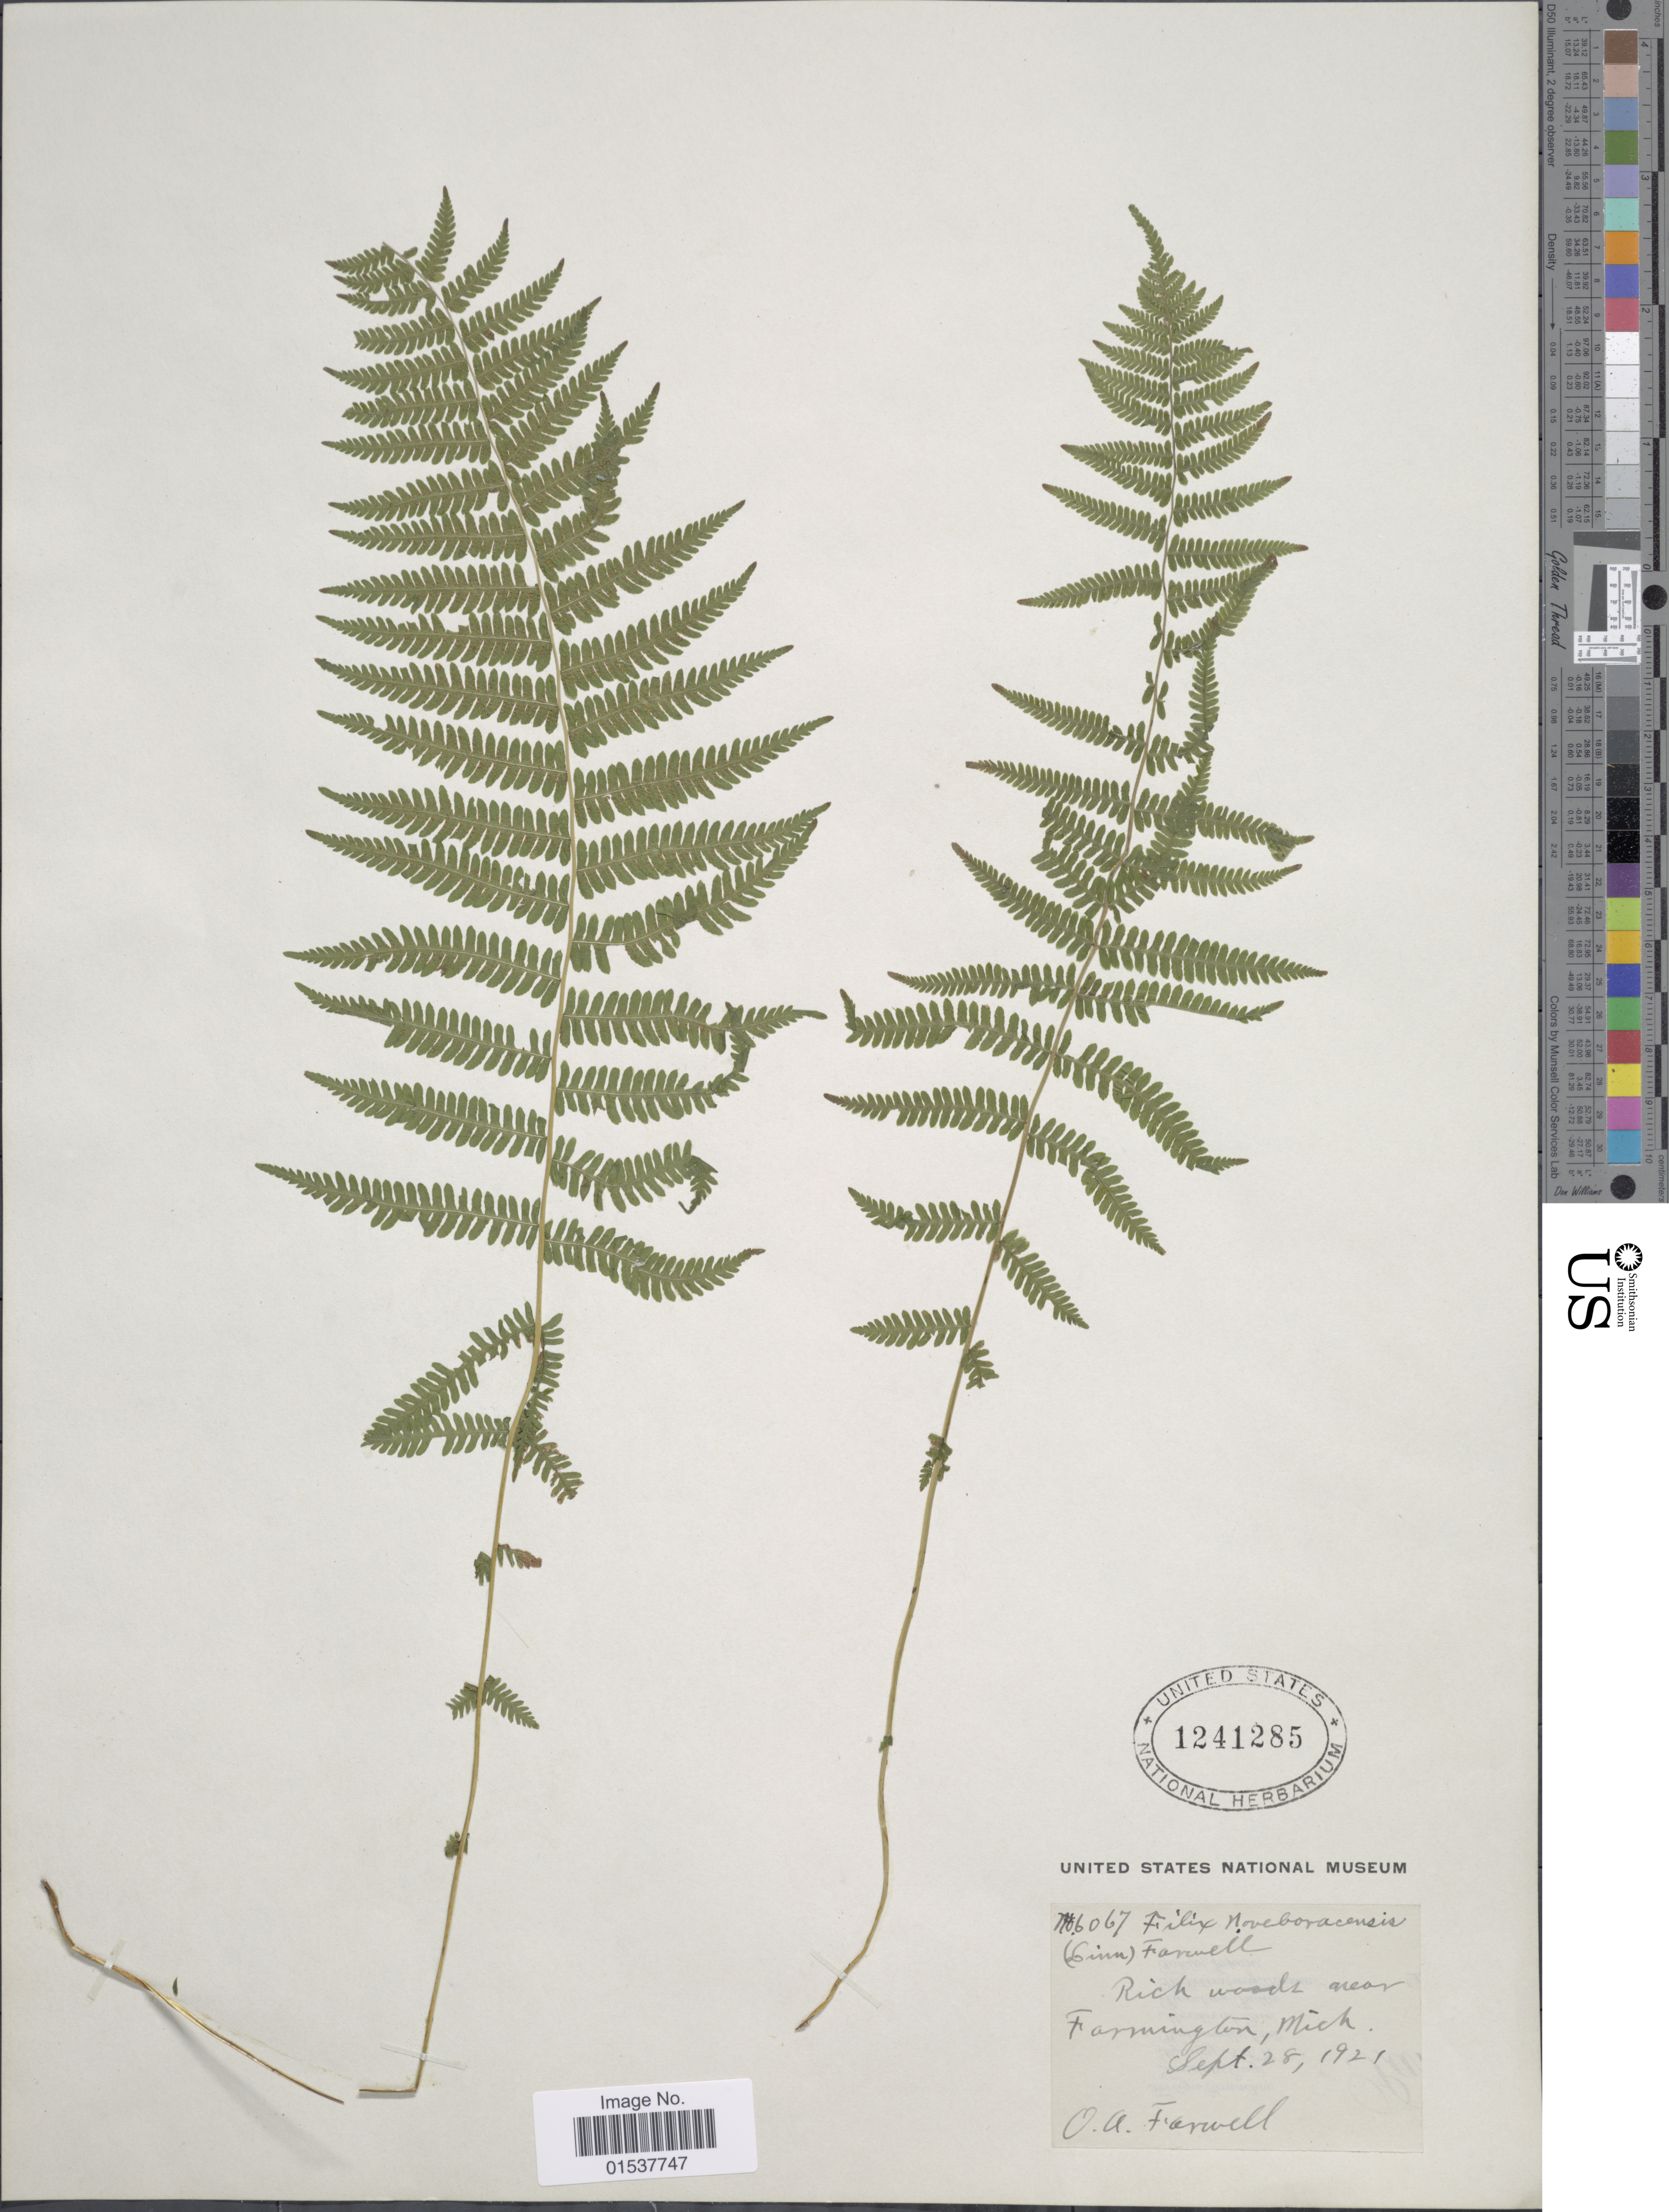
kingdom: Plantae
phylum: Tracheophyta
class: Polypodiopsida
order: Polypodiales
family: Thelypteridaceae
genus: Parathelypteris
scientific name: Parathelypteris noveboracensis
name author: (L.) Ching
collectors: O. Farwell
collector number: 6067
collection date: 1921-09-28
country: United States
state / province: Michigan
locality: Rich woods near Farmington, Mich.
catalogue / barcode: US 1241285